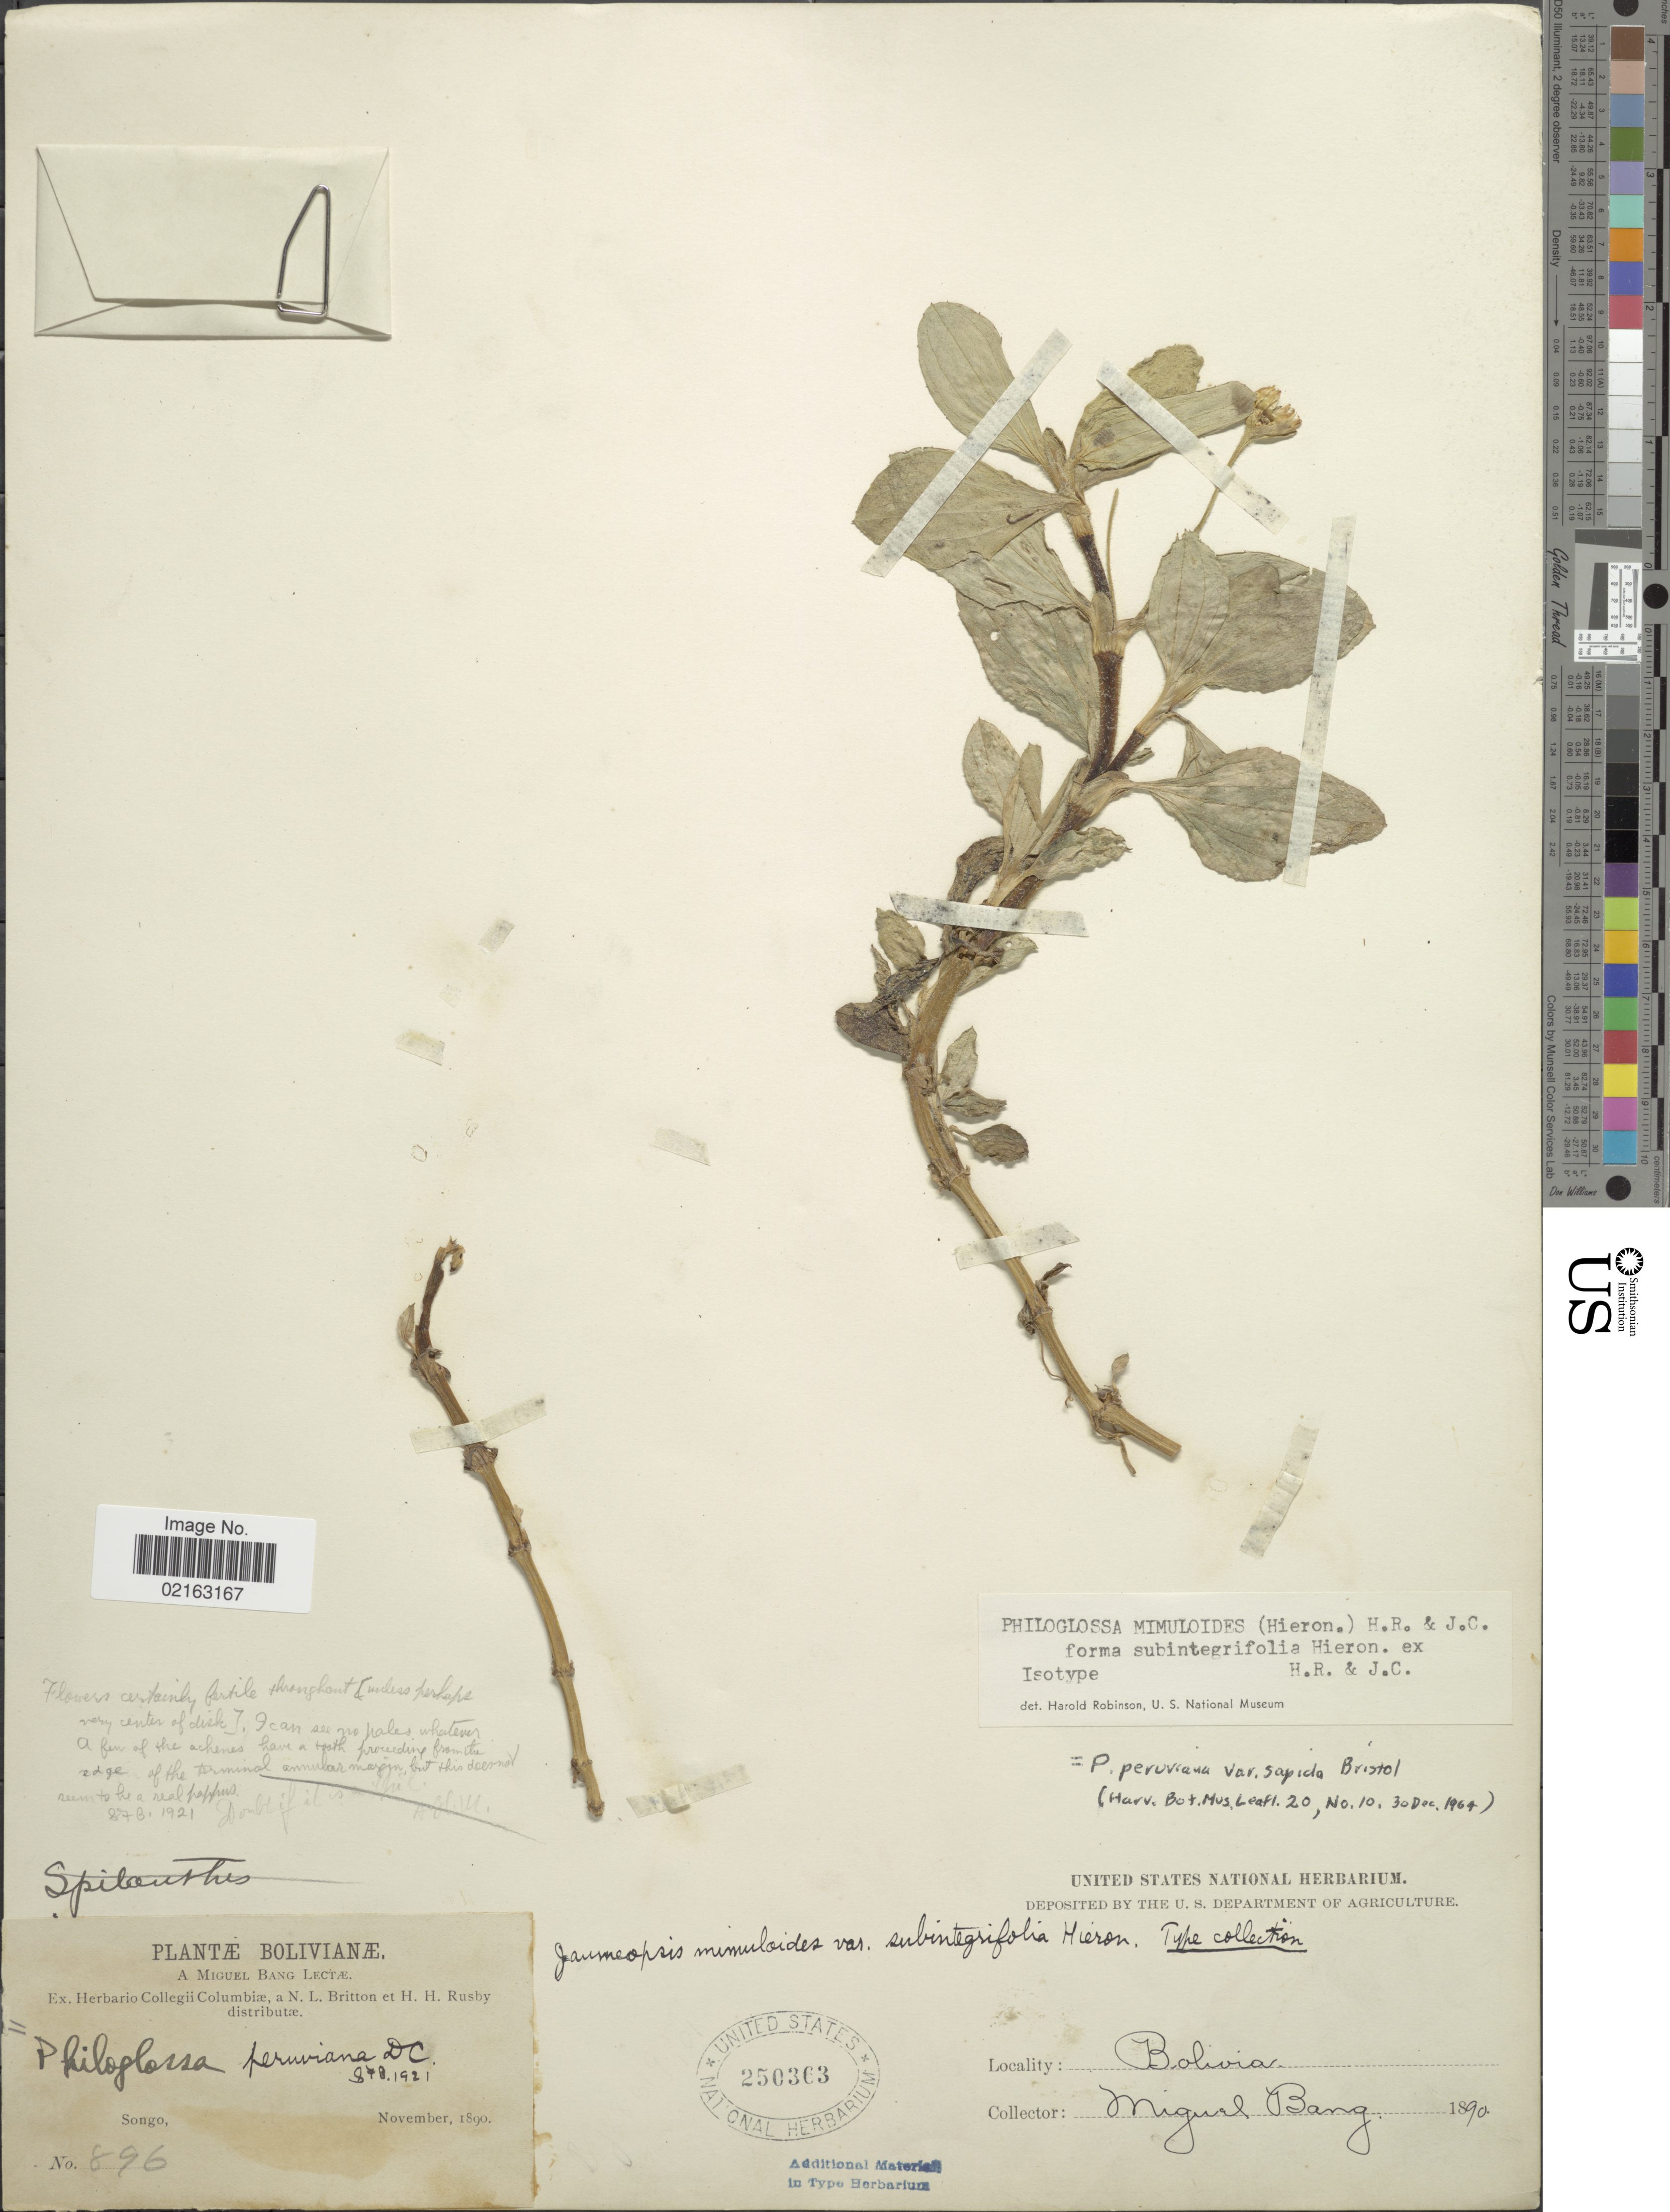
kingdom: Plantae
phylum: Tracheophyta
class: Magnoliopsida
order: Asterales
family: Asteraceae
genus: Philoglossa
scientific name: Philoglossa mimuloides f. subintegrifolia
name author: Hieron. ex H. Rob. & Cuatrec.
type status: Isotype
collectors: M. Bang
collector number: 896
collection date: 1890-11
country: Bolivia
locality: Songo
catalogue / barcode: US 250363